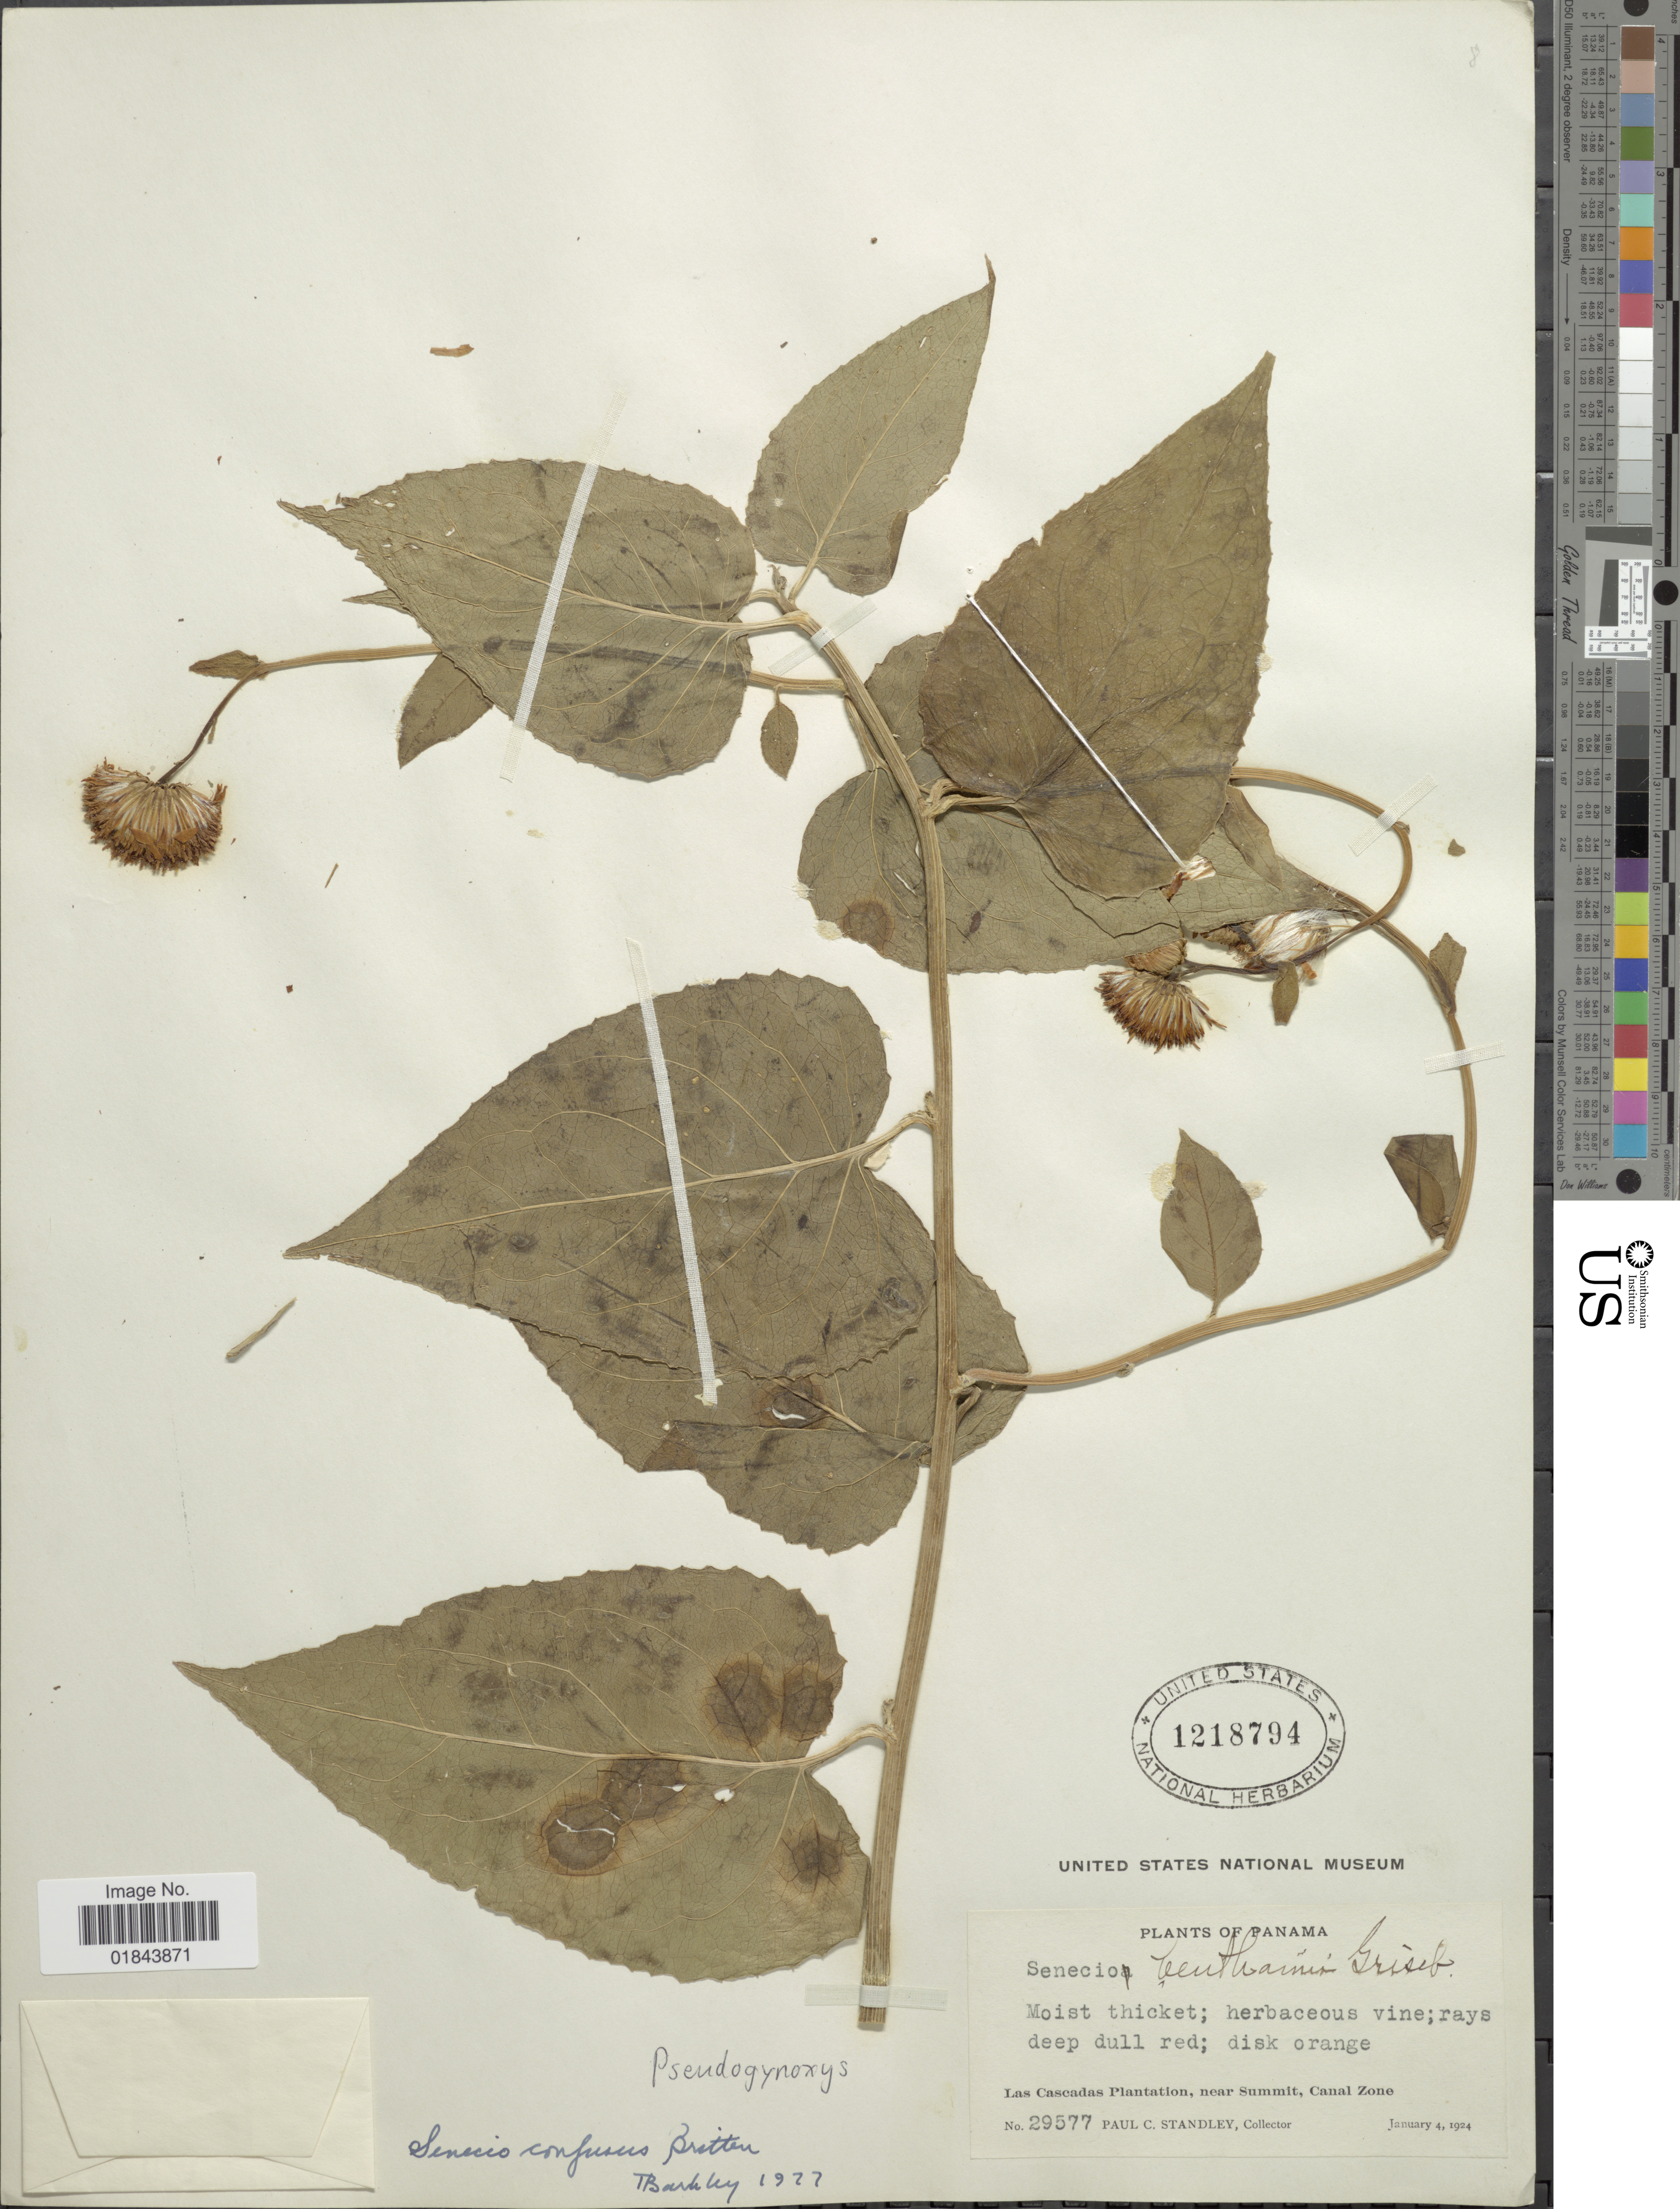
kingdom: Plantae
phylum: Tracheophyta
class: Magnoliopsida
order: Asterales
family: Asteraceae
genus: Pseudogynoxys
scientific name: Pseudogynoxys cummingii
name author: (Benth.) H. Rob. & Cuatrec.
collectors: P. C. Standley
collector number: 29577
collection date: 1924-01-04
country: Panama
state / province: Colón / Panamá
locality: Las Cascadas Plantation, near Summit, Canal Zone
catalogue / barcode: US 1218794